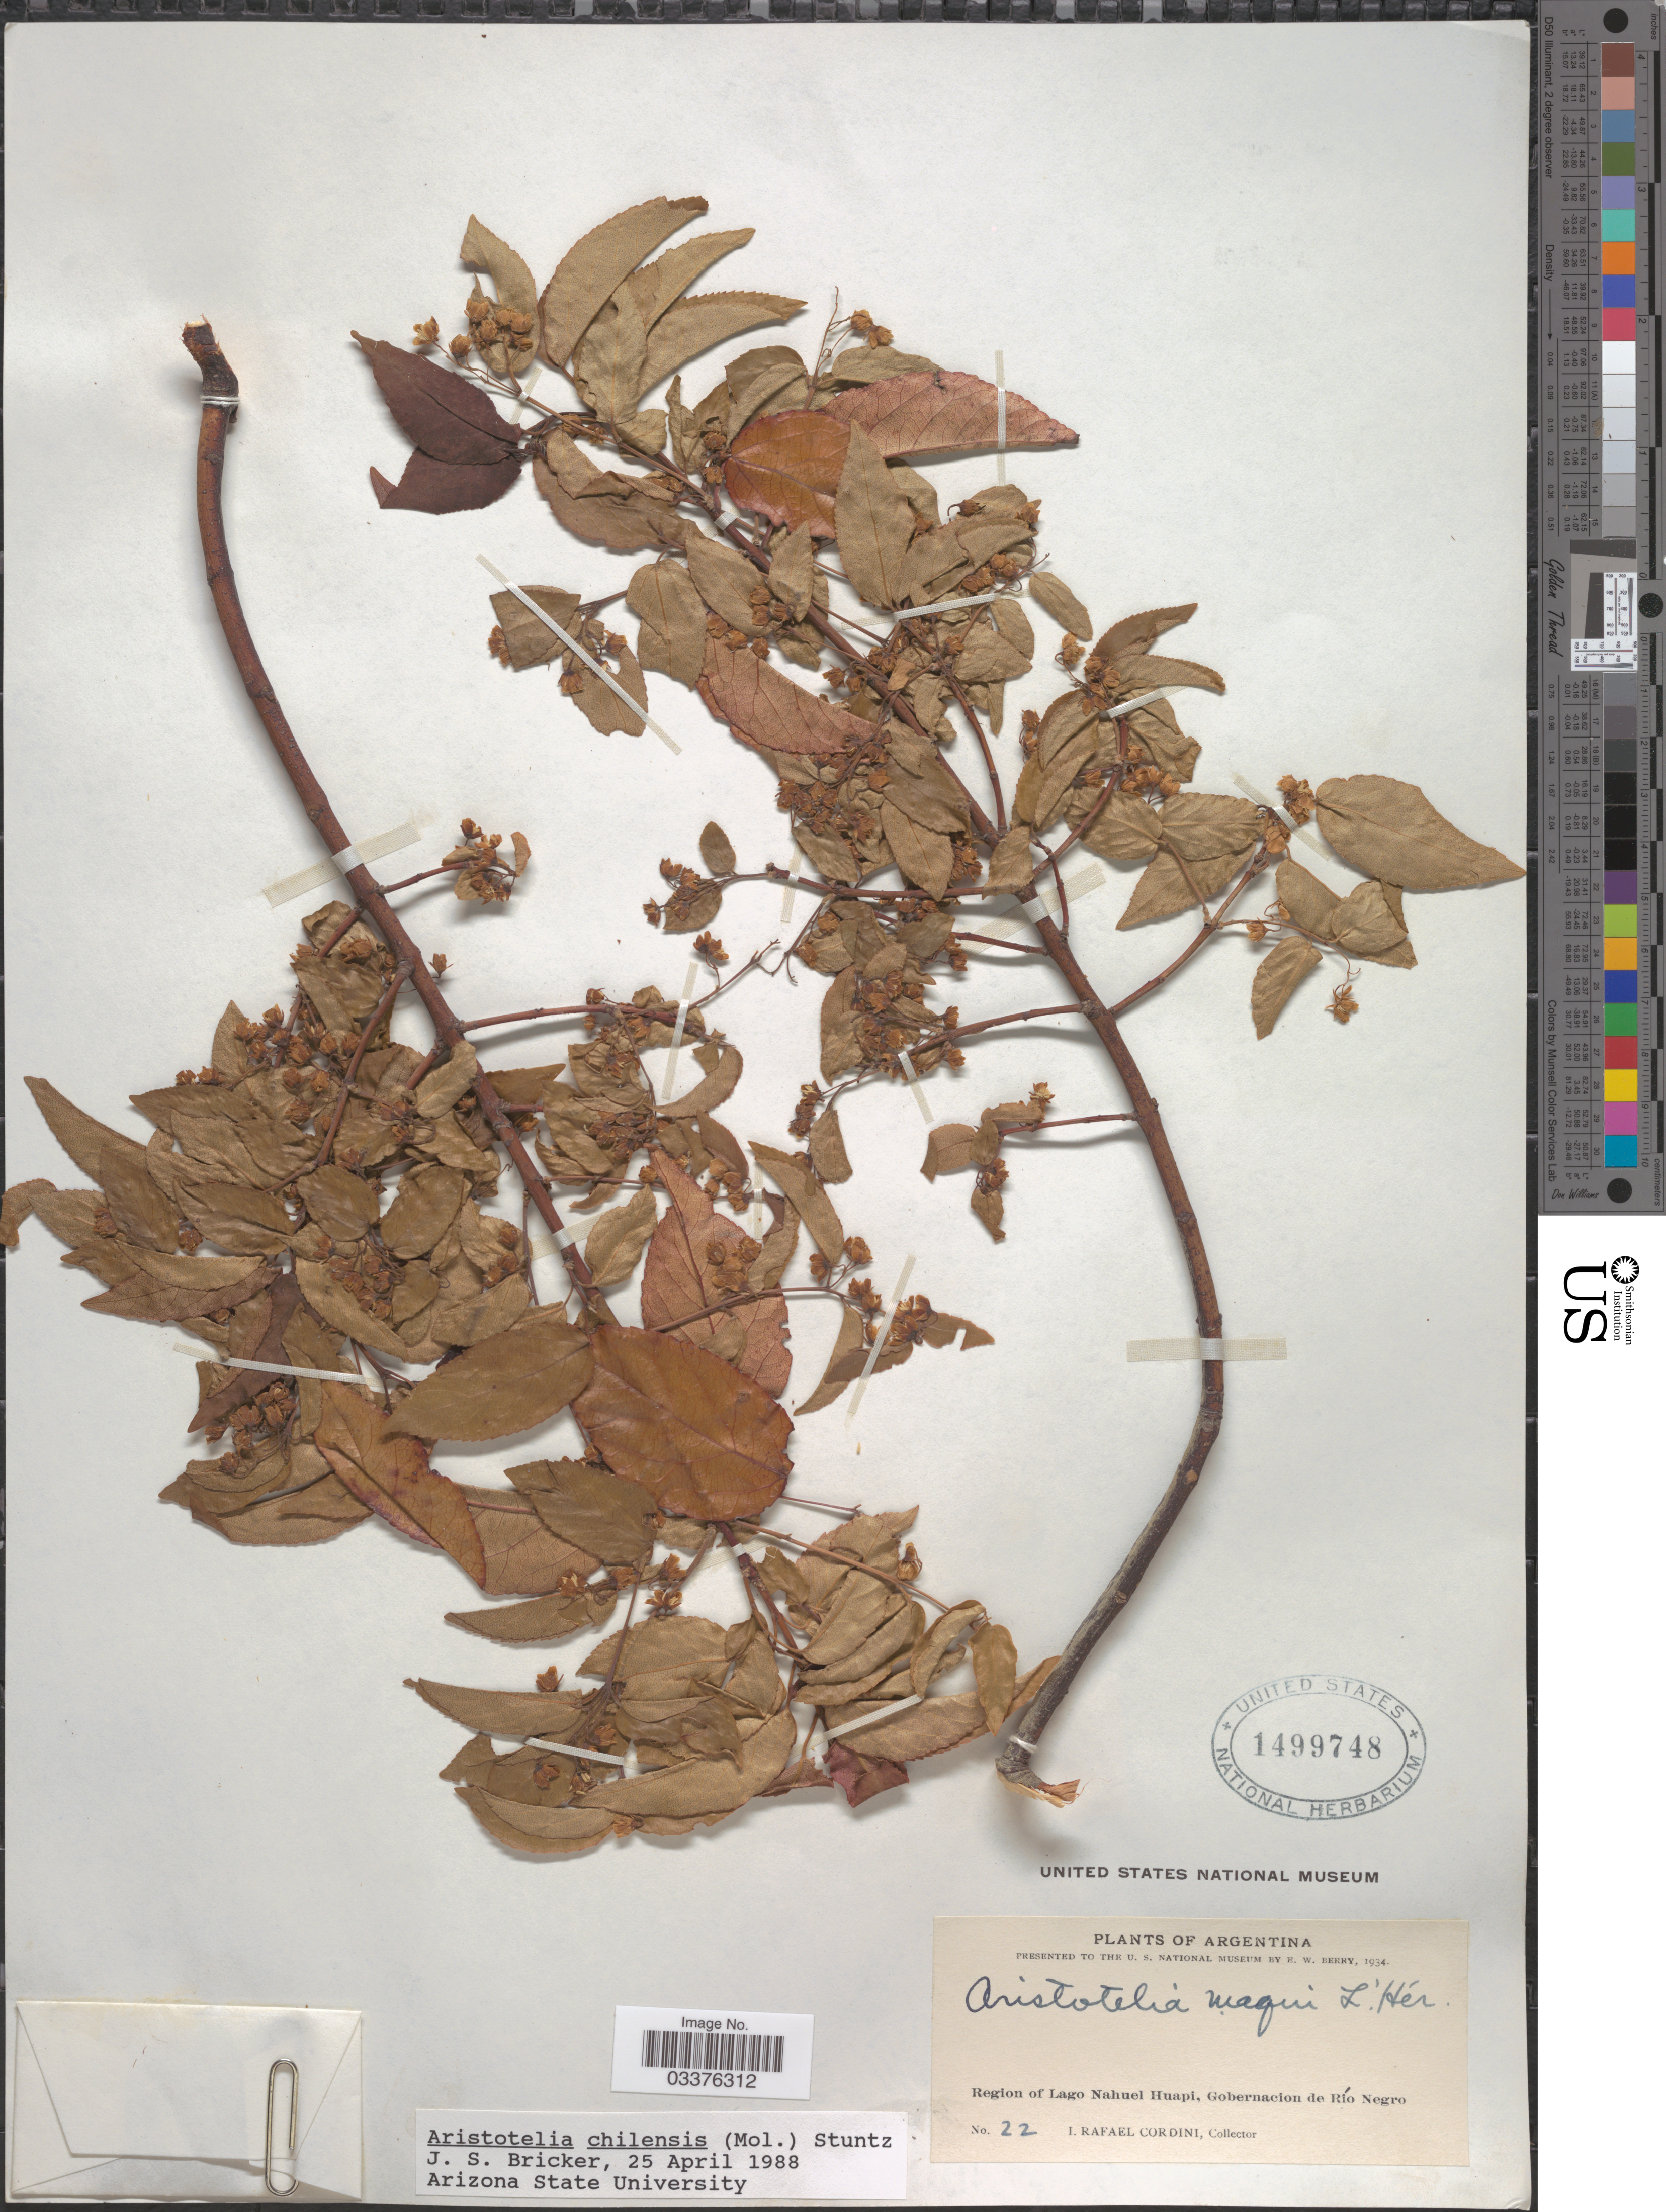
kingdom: Plantae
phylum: Tracheophyta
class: Magnoliopsida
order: Oxalidales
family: Elaeocarpaceae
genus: Aristotelia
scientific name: Aristotelia sp.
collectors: I. Cordini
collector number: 22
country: Argentina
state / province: Rio Negro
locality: Region of Lago Nahuel Huapi, Gobernacion de Río Negro.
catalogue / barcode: US 1499748